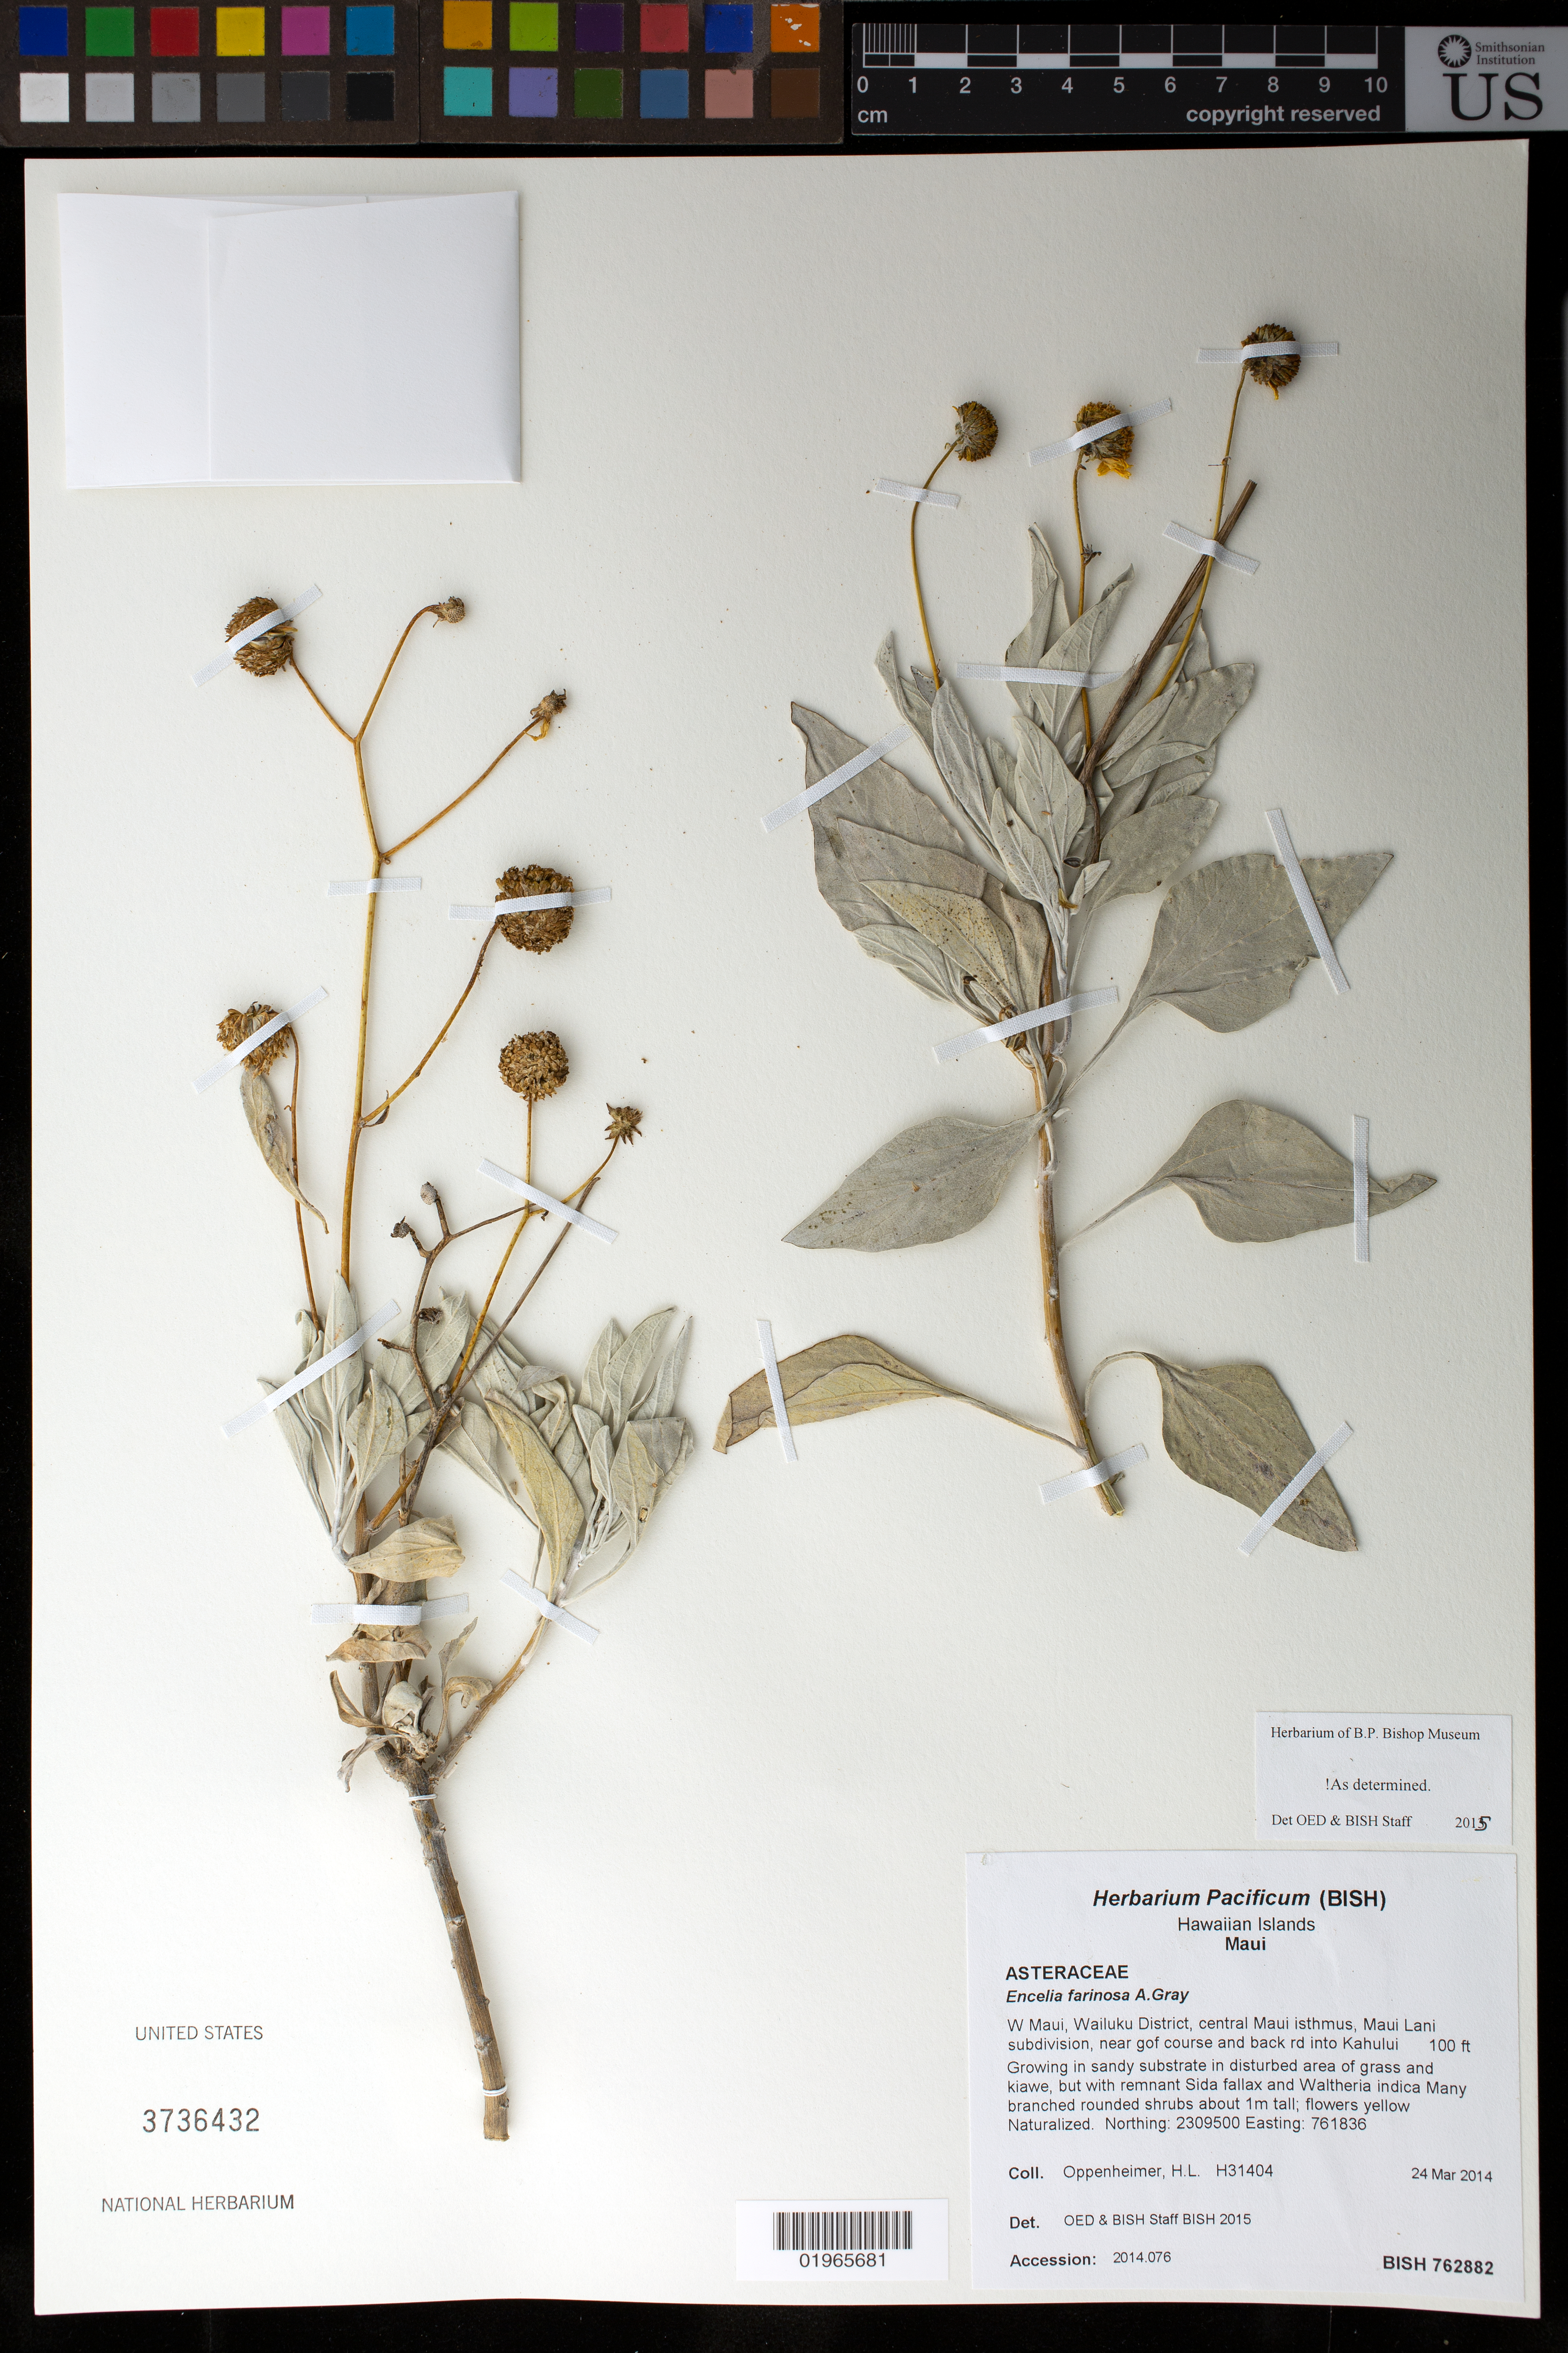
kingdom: Plantae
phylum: Tracheophyta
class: Magnoliopsida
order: Asterales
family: Asteraceae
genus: Encelia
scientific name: Encelia farinosa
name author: A. Gray ex Torr.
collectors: H. L. Oppenheimer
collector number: H31404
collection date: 2014-03-24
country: United States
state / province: Hawaii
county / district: Maui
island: Maui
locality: West Maui, Wailuku District, central Maui isthmus, Maui Lani subdivision, near golf course and back road into Kahului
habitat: Disturbed area of grass and kiawe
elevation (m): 30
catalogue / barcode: US 3736432